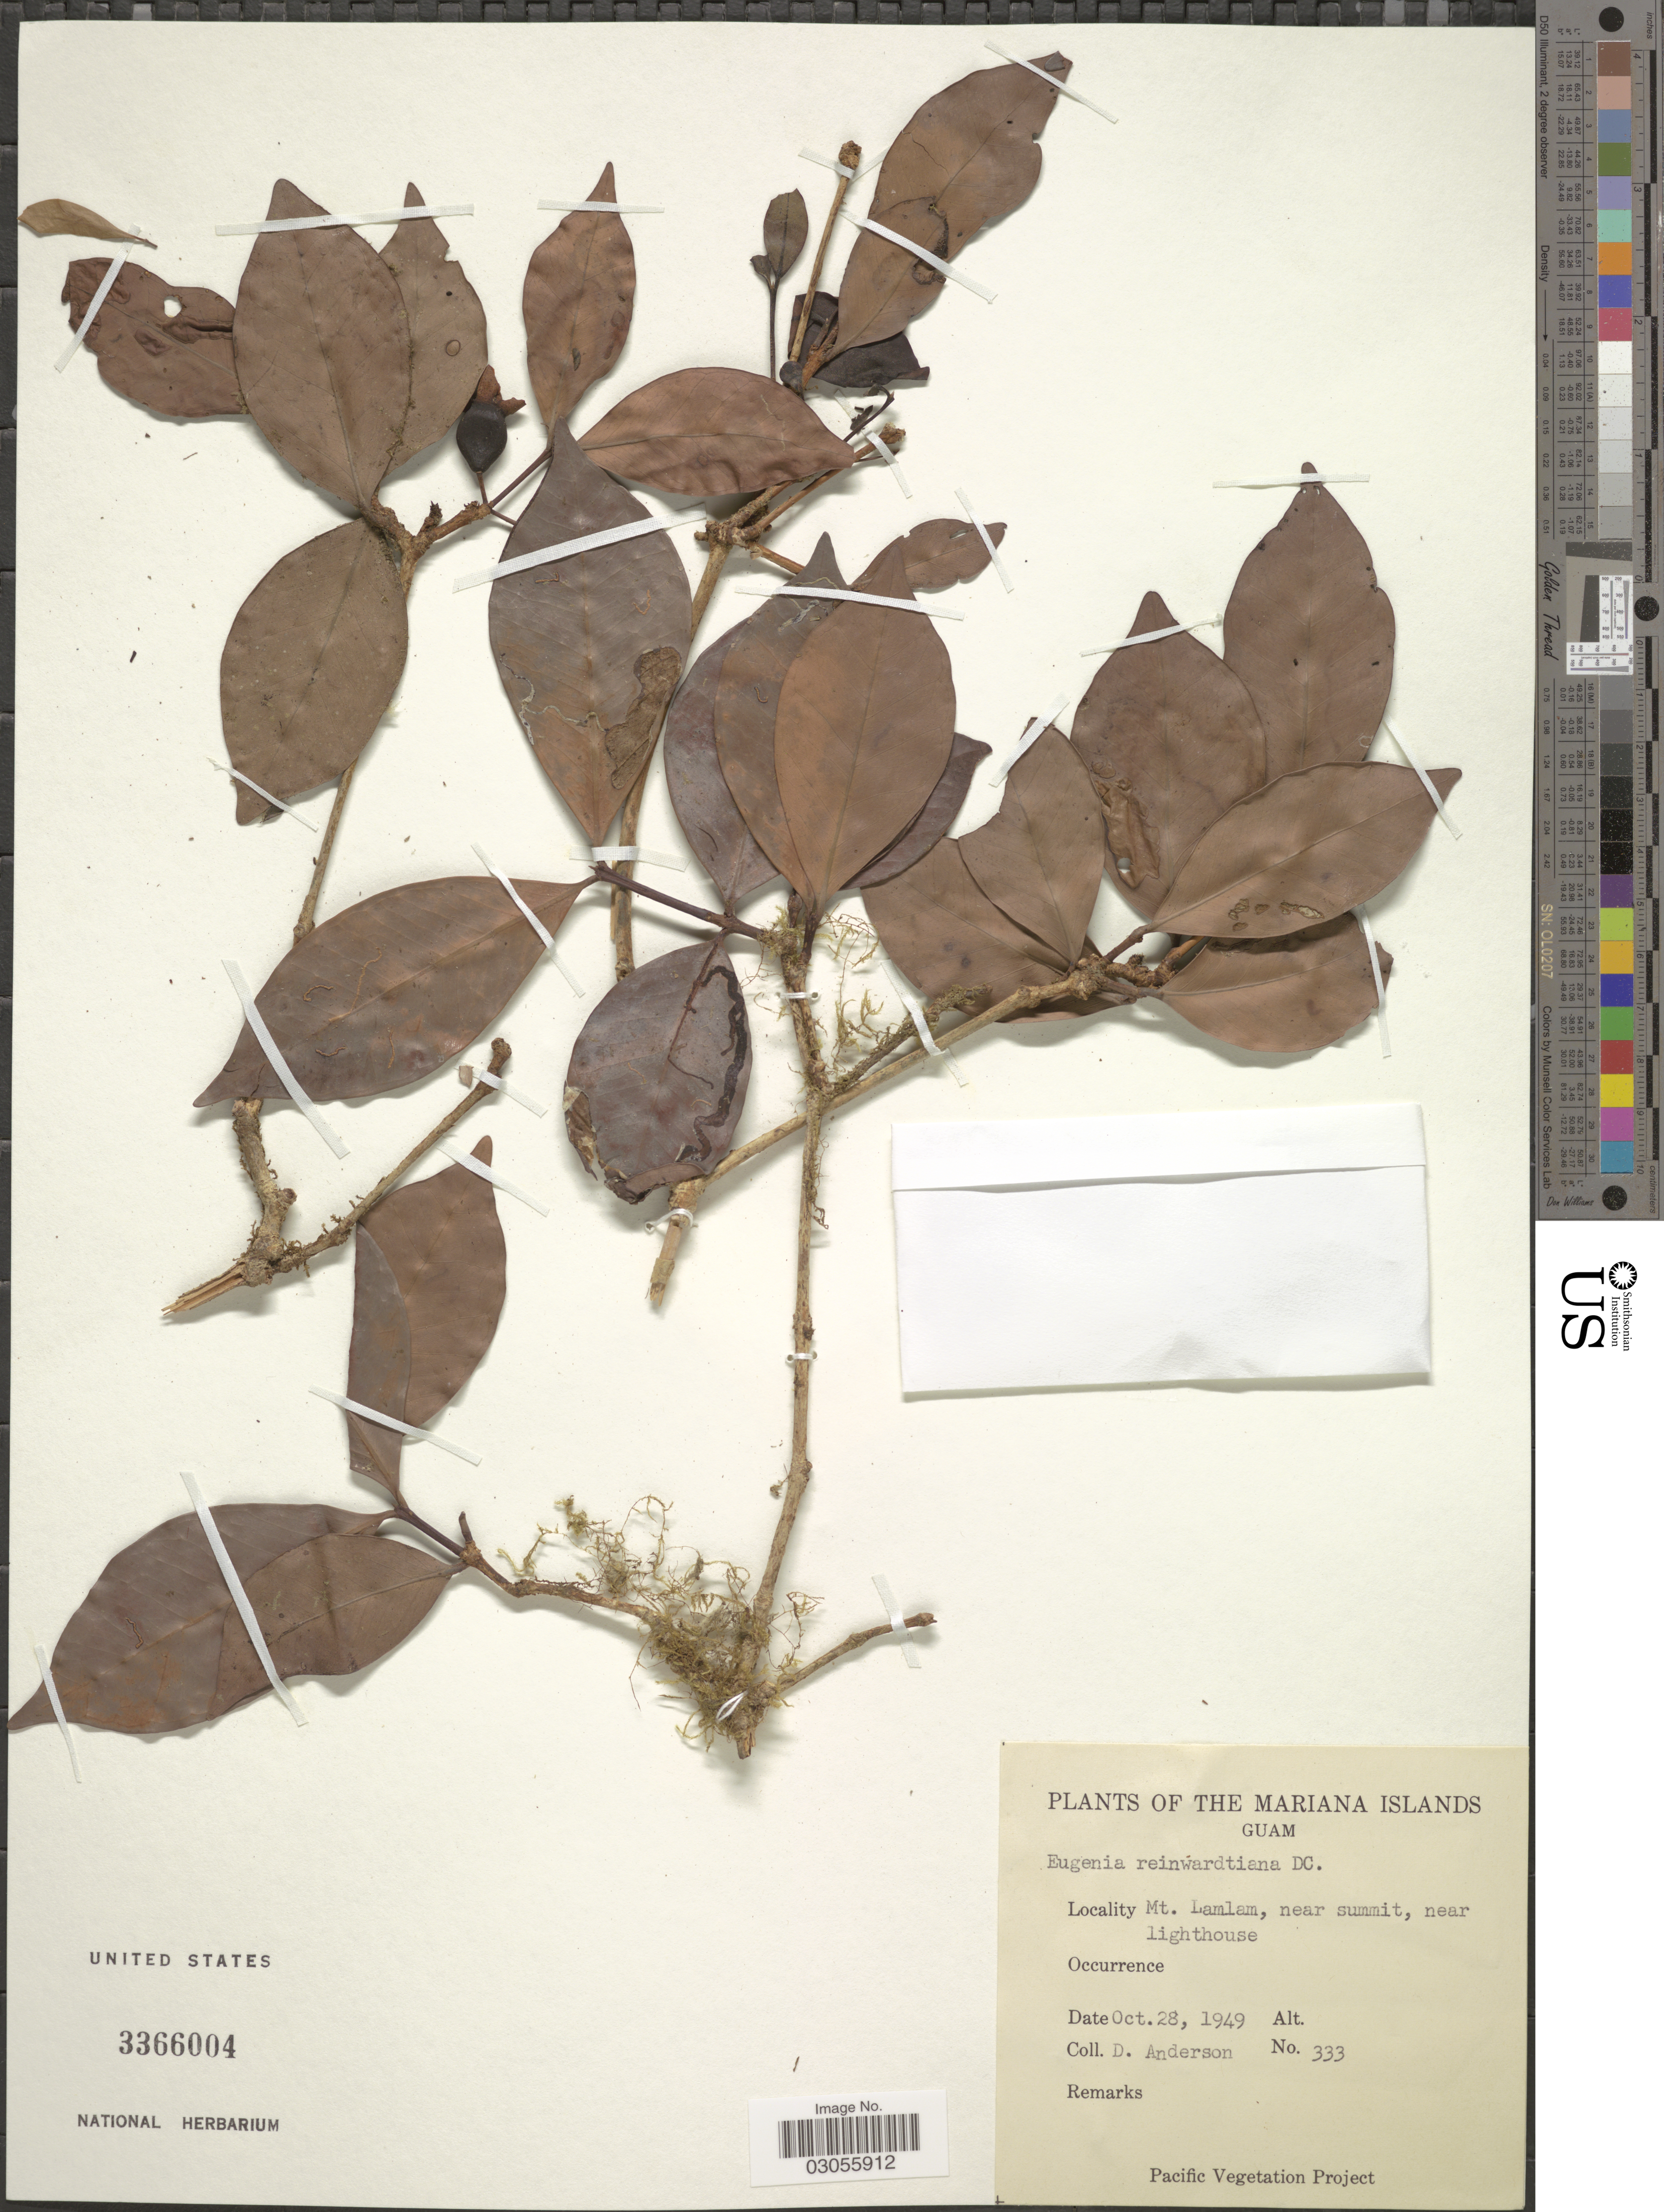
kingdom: Plantae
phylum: Tracheophyta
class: Magnoliopsida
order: Myrtales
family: Myrtaceae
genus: Eugenia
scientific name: Eugenia reinwardtiana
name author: (Blume) DC.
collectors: D. Anderson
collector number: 333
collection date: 1949-10-28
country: Guam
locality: Mariana Islands. Guam. Mt. Lamlam, near summit, near lighthouse.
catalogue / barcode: US 3366004